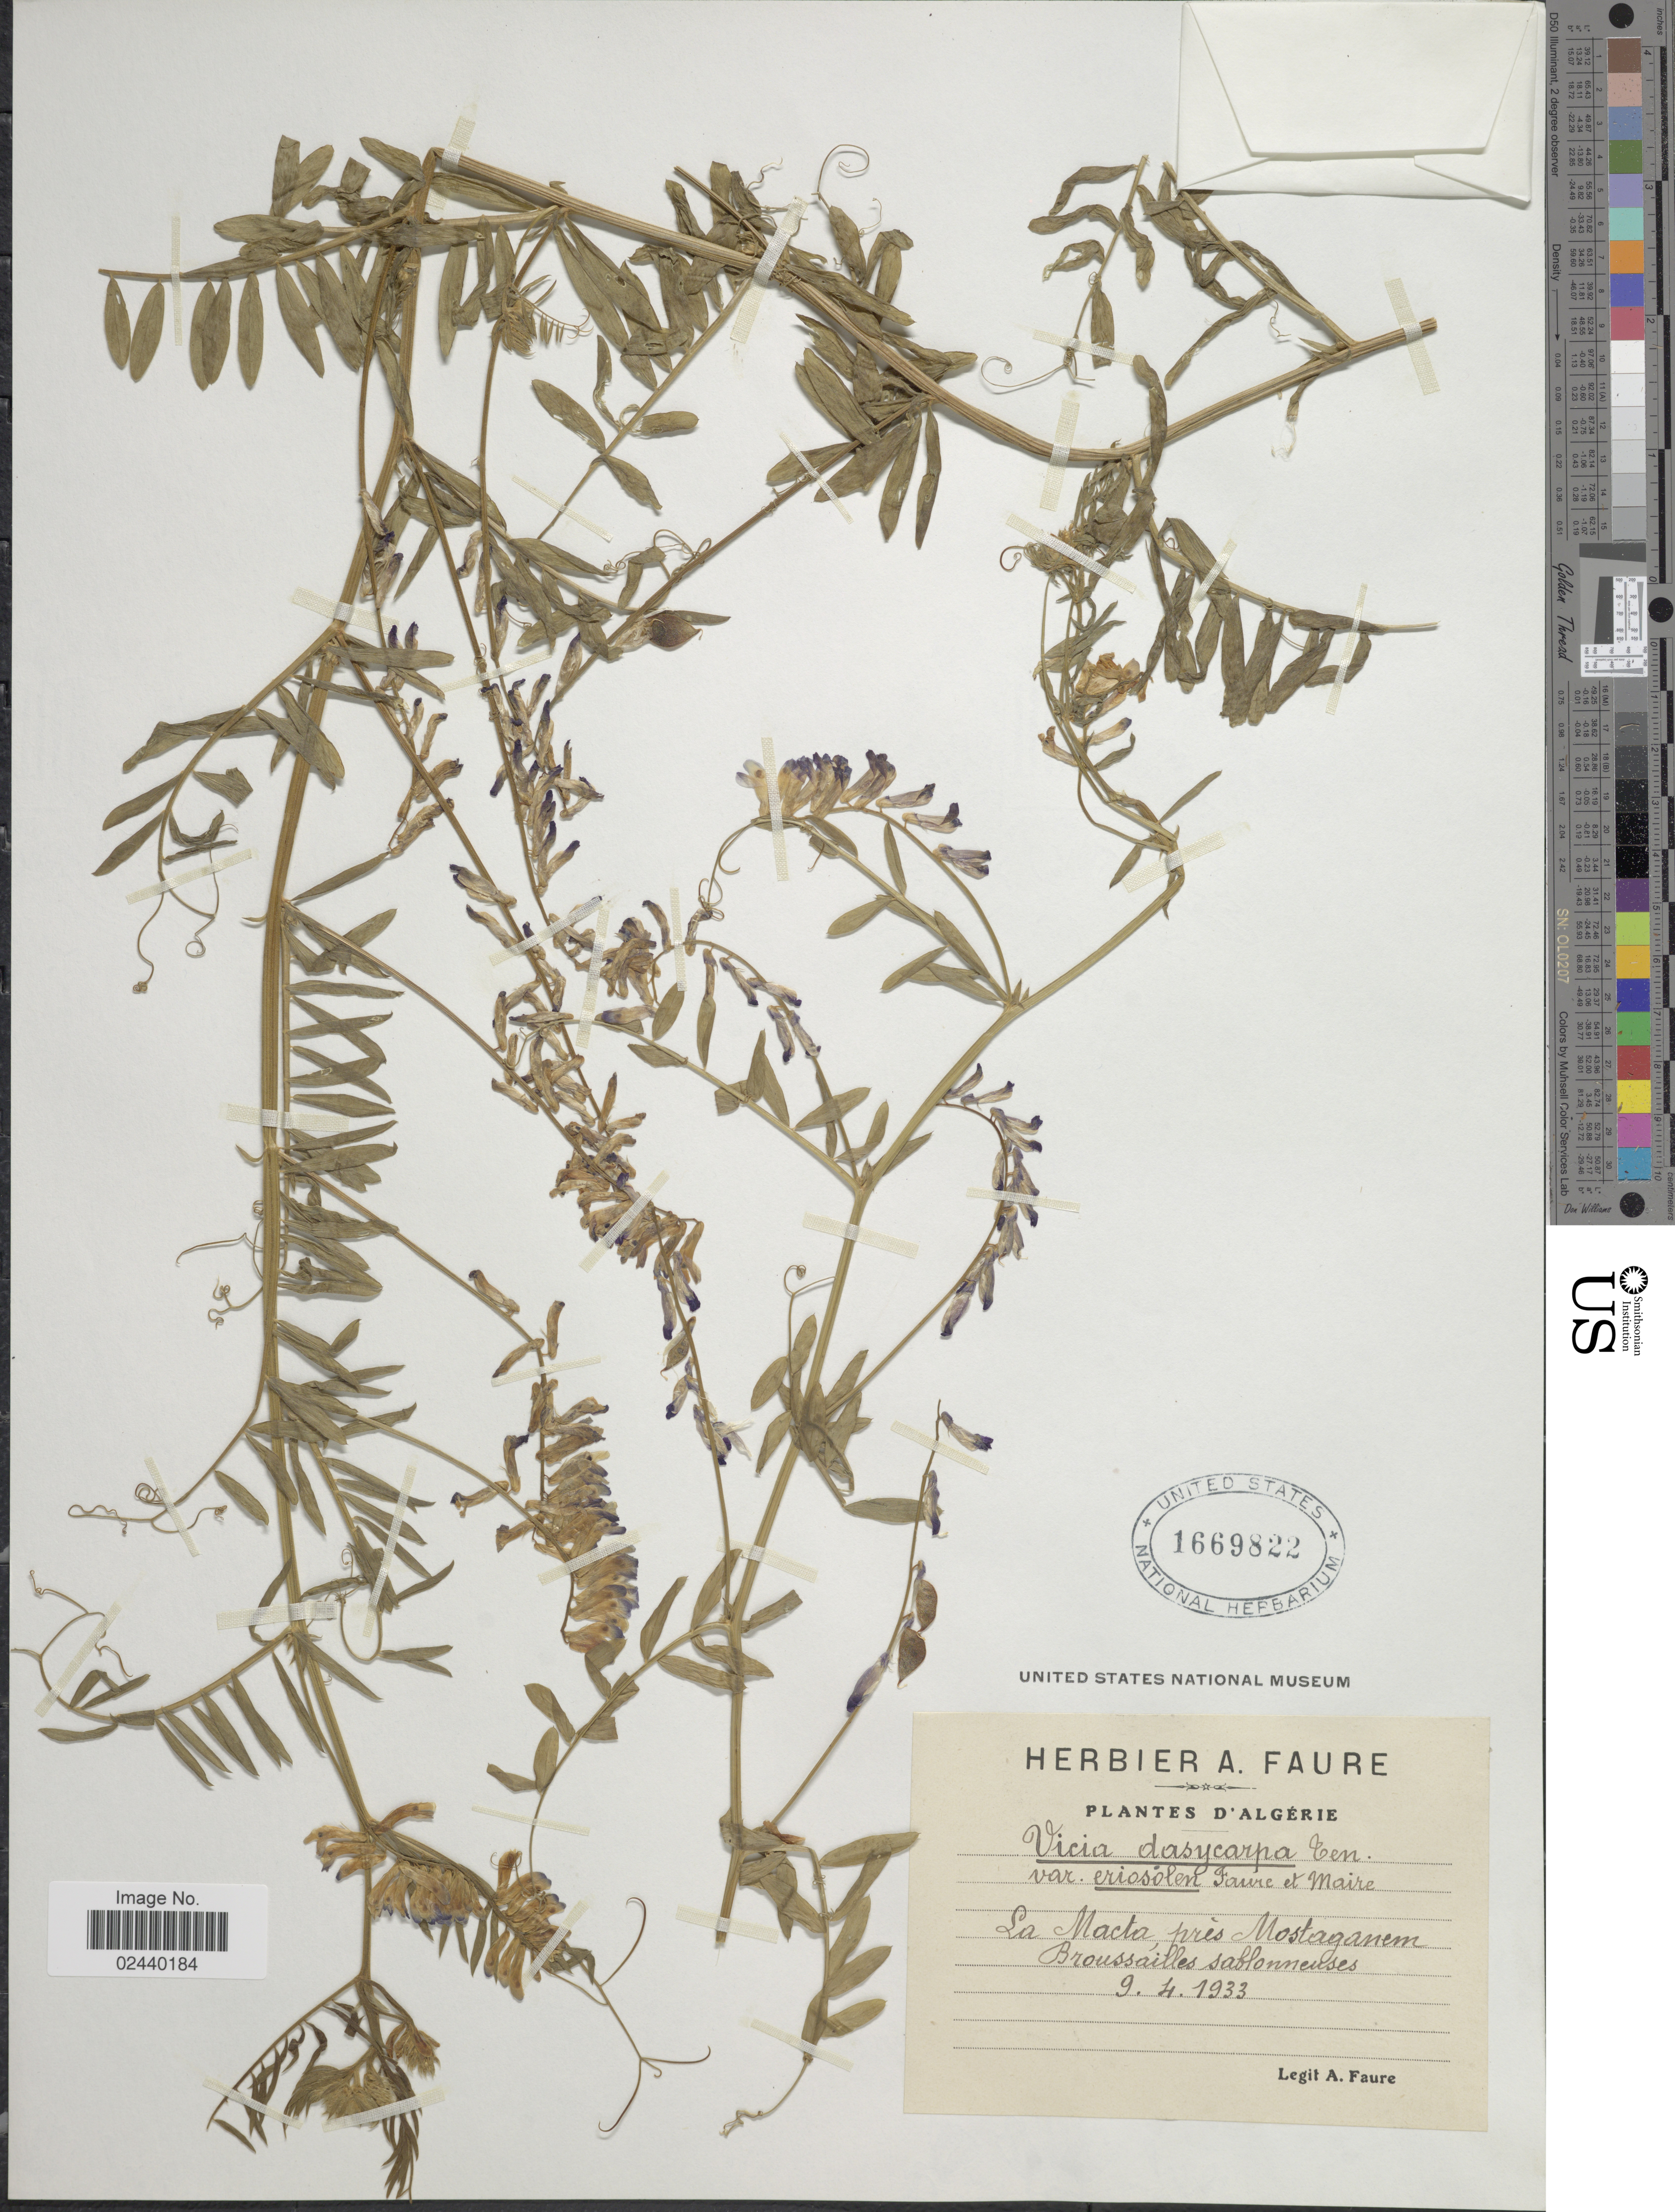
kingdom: Plantae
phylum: Tracheophyta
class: Magnoliopsida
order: Fabales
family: Fabaceae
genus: Vicia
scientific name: Vicia dasycarpa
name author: Ten.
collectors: A. Faure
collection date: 1933-04-09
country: Algeria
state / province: Mostaganem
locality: La Macta, pres Mostaganem, D'Algerie.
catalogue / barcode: US 1669822